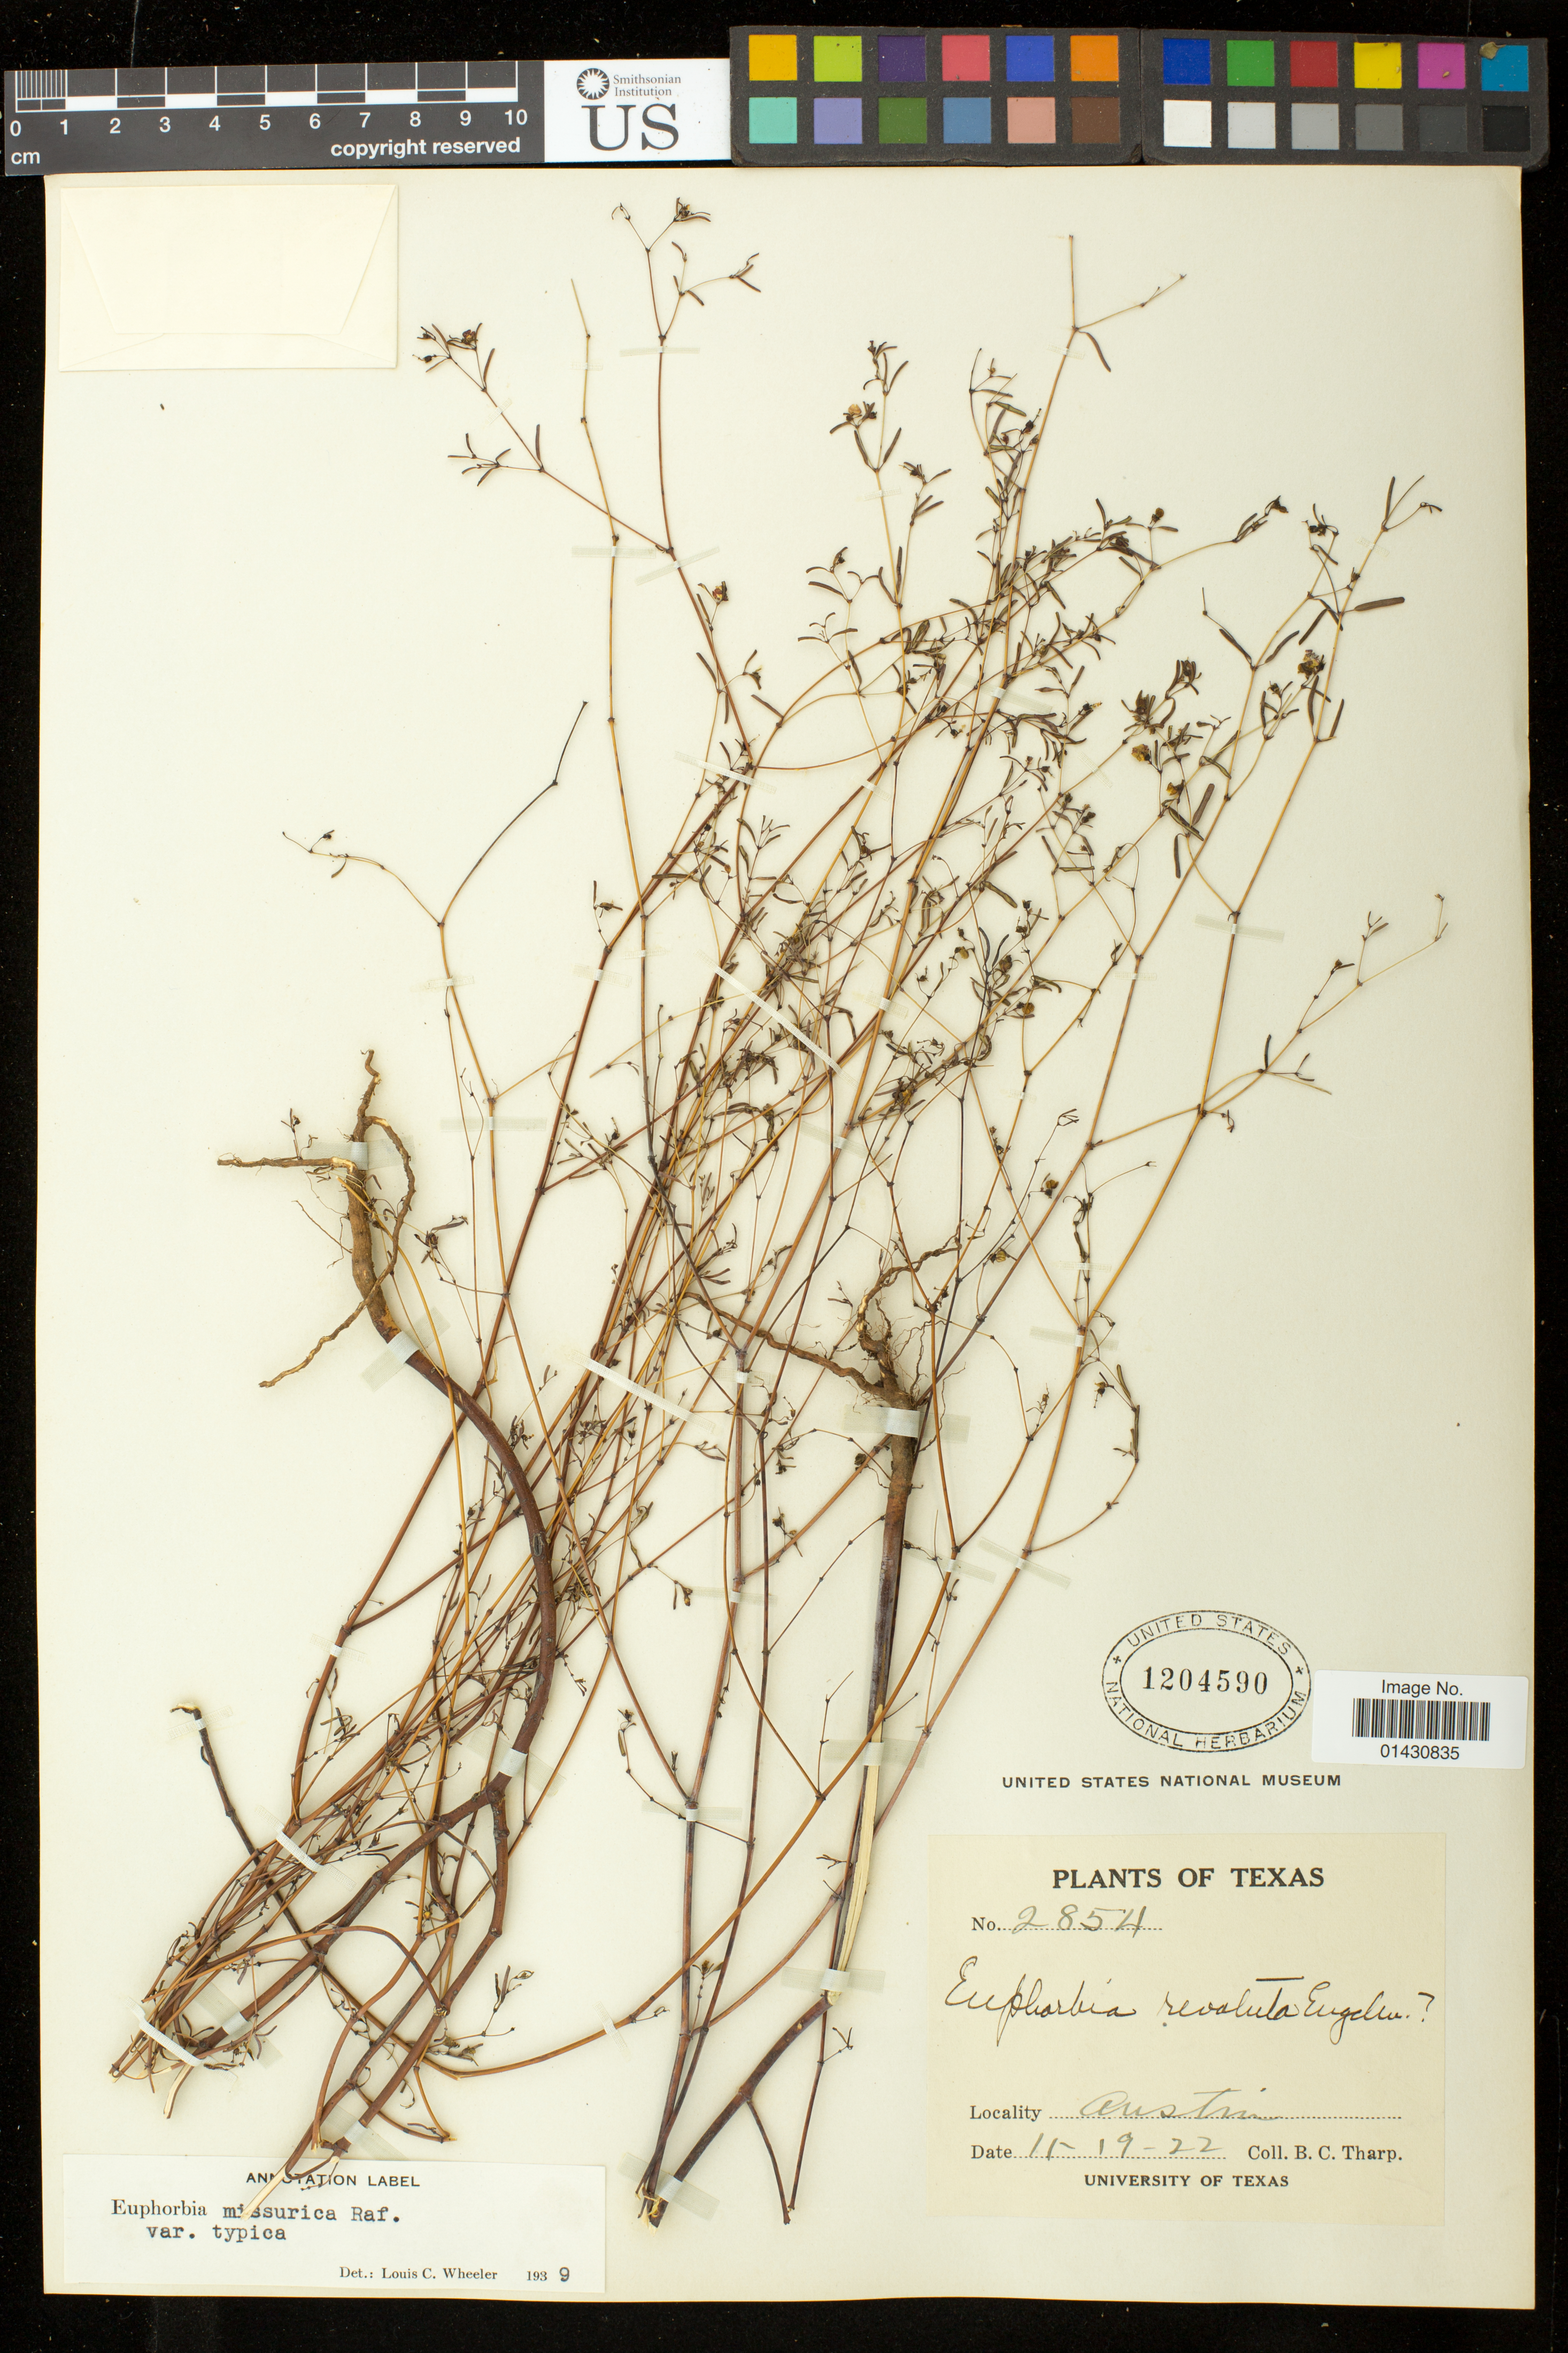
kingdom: Plantae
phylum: Tracheophyta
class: Magnoliopsida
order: Malpighiales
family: Euphorbiaceae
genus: Euphorbia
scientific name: Euphorbia missurica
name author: Raf.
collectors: B. C. Tharp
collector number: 2854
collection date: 1922-11-19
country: United States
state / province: Texas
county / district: Travis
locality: Austin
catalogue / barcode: US 1204590